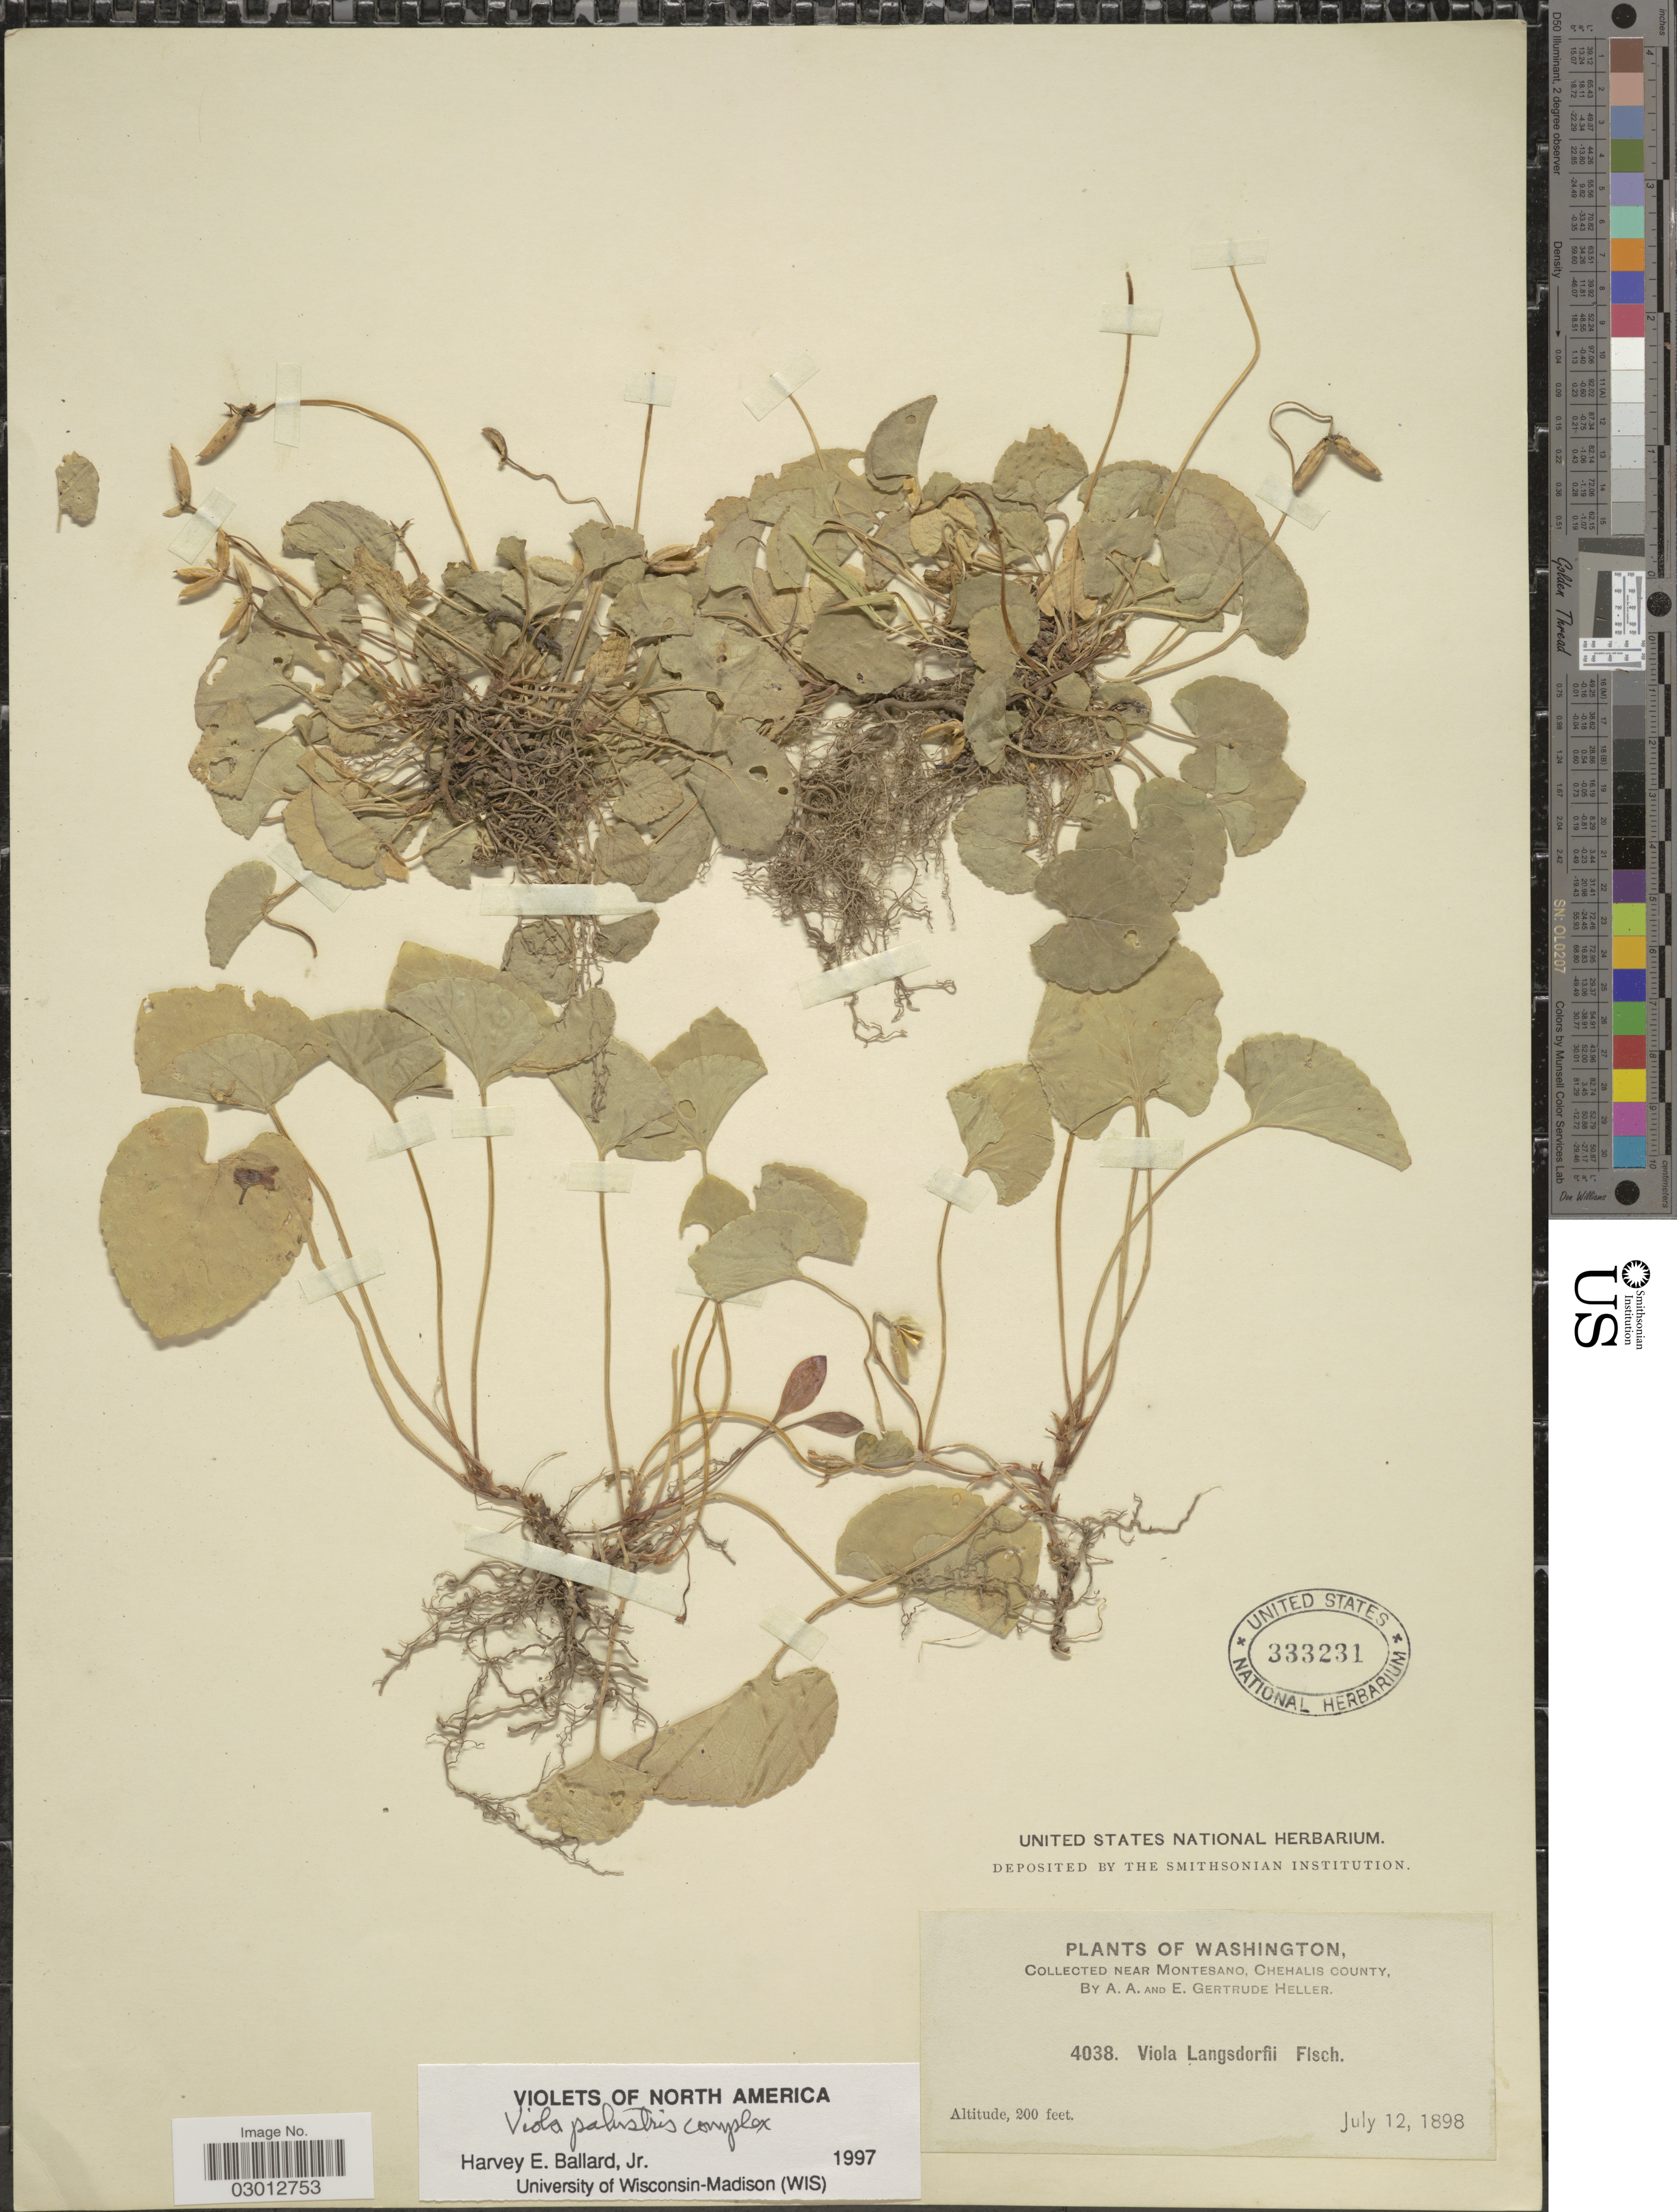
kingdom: Plantae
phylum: Tracheophyta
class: Magnoliopsida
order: Malpighiales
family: Violaceae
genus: Viola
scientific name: Viola palustris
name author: L.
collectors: A. A. Heller & E. Gertrude Heller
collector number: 4038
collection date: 1898-07-12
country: United States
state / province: Washington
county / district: Grays Harbor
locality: Near Montesano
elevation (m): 61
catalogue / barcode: US 333231